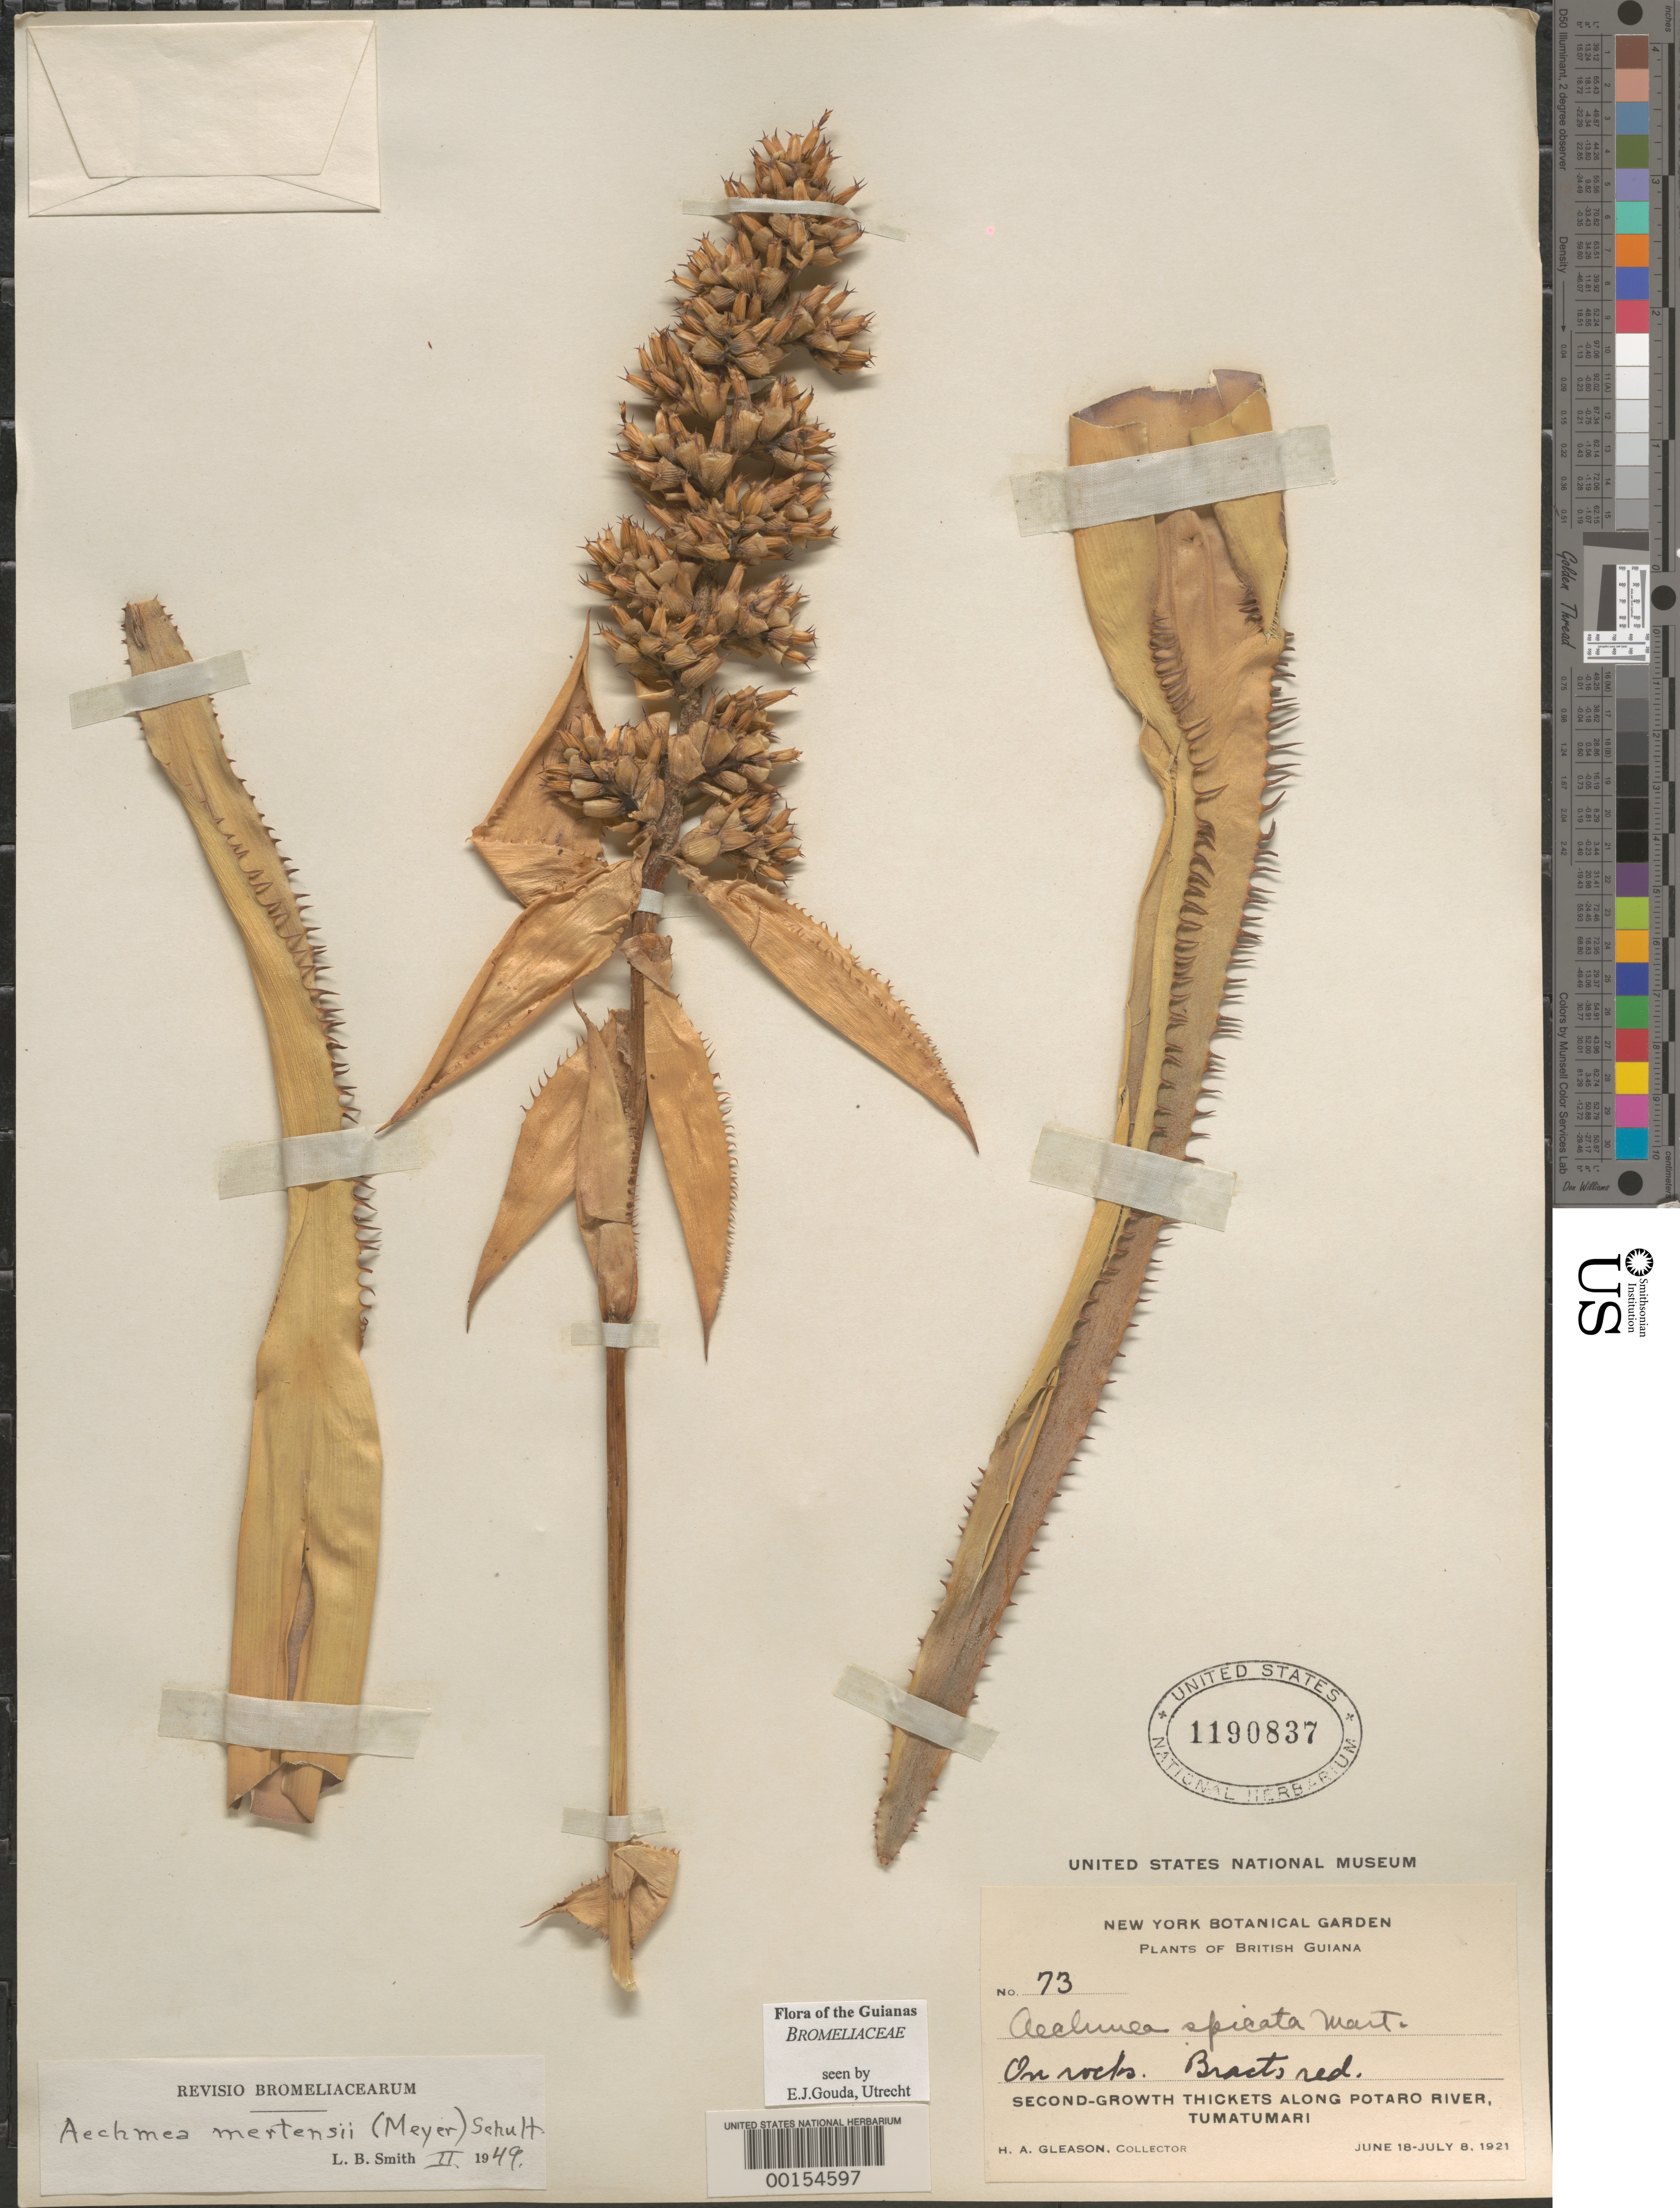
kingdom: Plantae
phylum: Tracheophyta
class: Liliopsida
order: Poales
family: Bromeliaceae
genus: Aechmea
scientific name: Aechmea mertensii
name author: (G. Mey.) Schult. & Schult. f.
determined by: Gouda, E. J.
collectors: H. A. Gleason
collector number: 73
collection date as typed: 18-Jun-21 to 8-Jul-21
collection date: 1921-06-18/1921-07-08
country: Guyana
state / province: Potaro-Siparuni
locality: Tumatumari Village, Potaro R.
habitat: Second-growth thickets along Potaro River. On rocks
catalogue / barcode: US 1190837